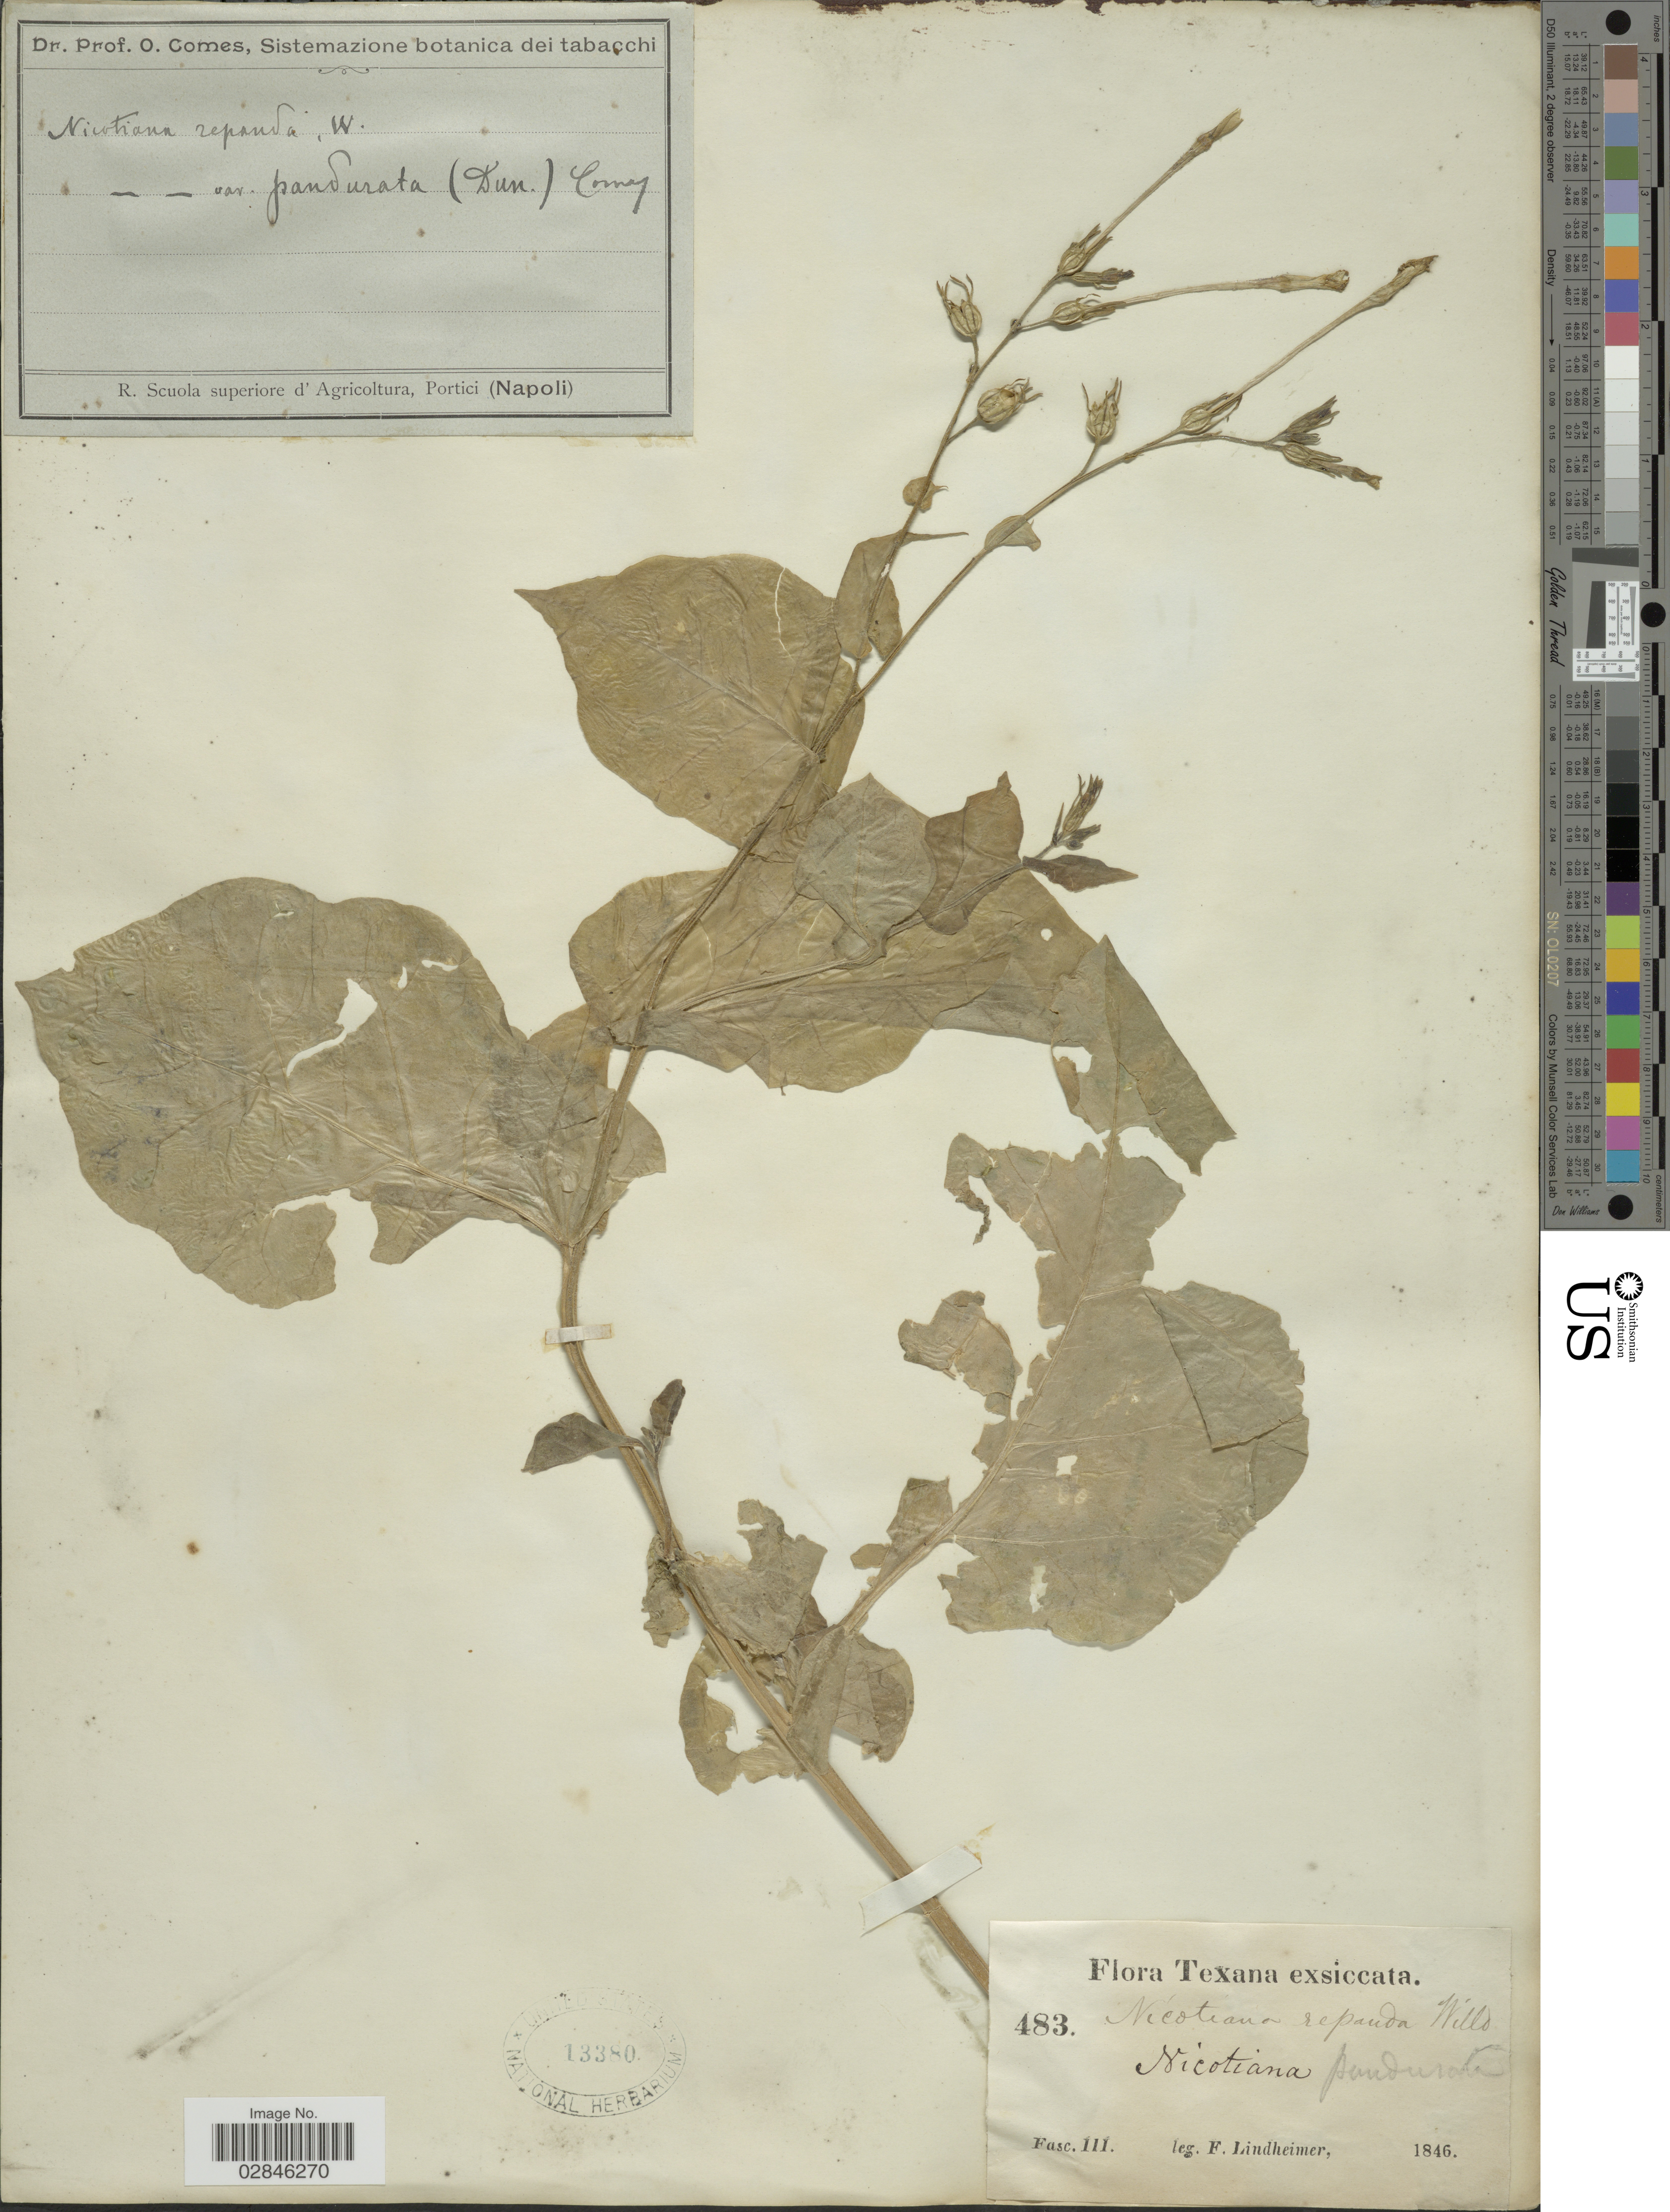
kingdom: Plantae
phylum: Tracheophyta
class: Magnoliopsida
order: Solanales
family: Solanaceae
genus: Nicotiana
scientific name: Nicotiana repanda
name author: Willd. ex Lehm.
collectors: F. Lindheimer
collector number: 483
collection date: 1846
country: United States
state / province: Texas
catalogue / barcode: US 13380